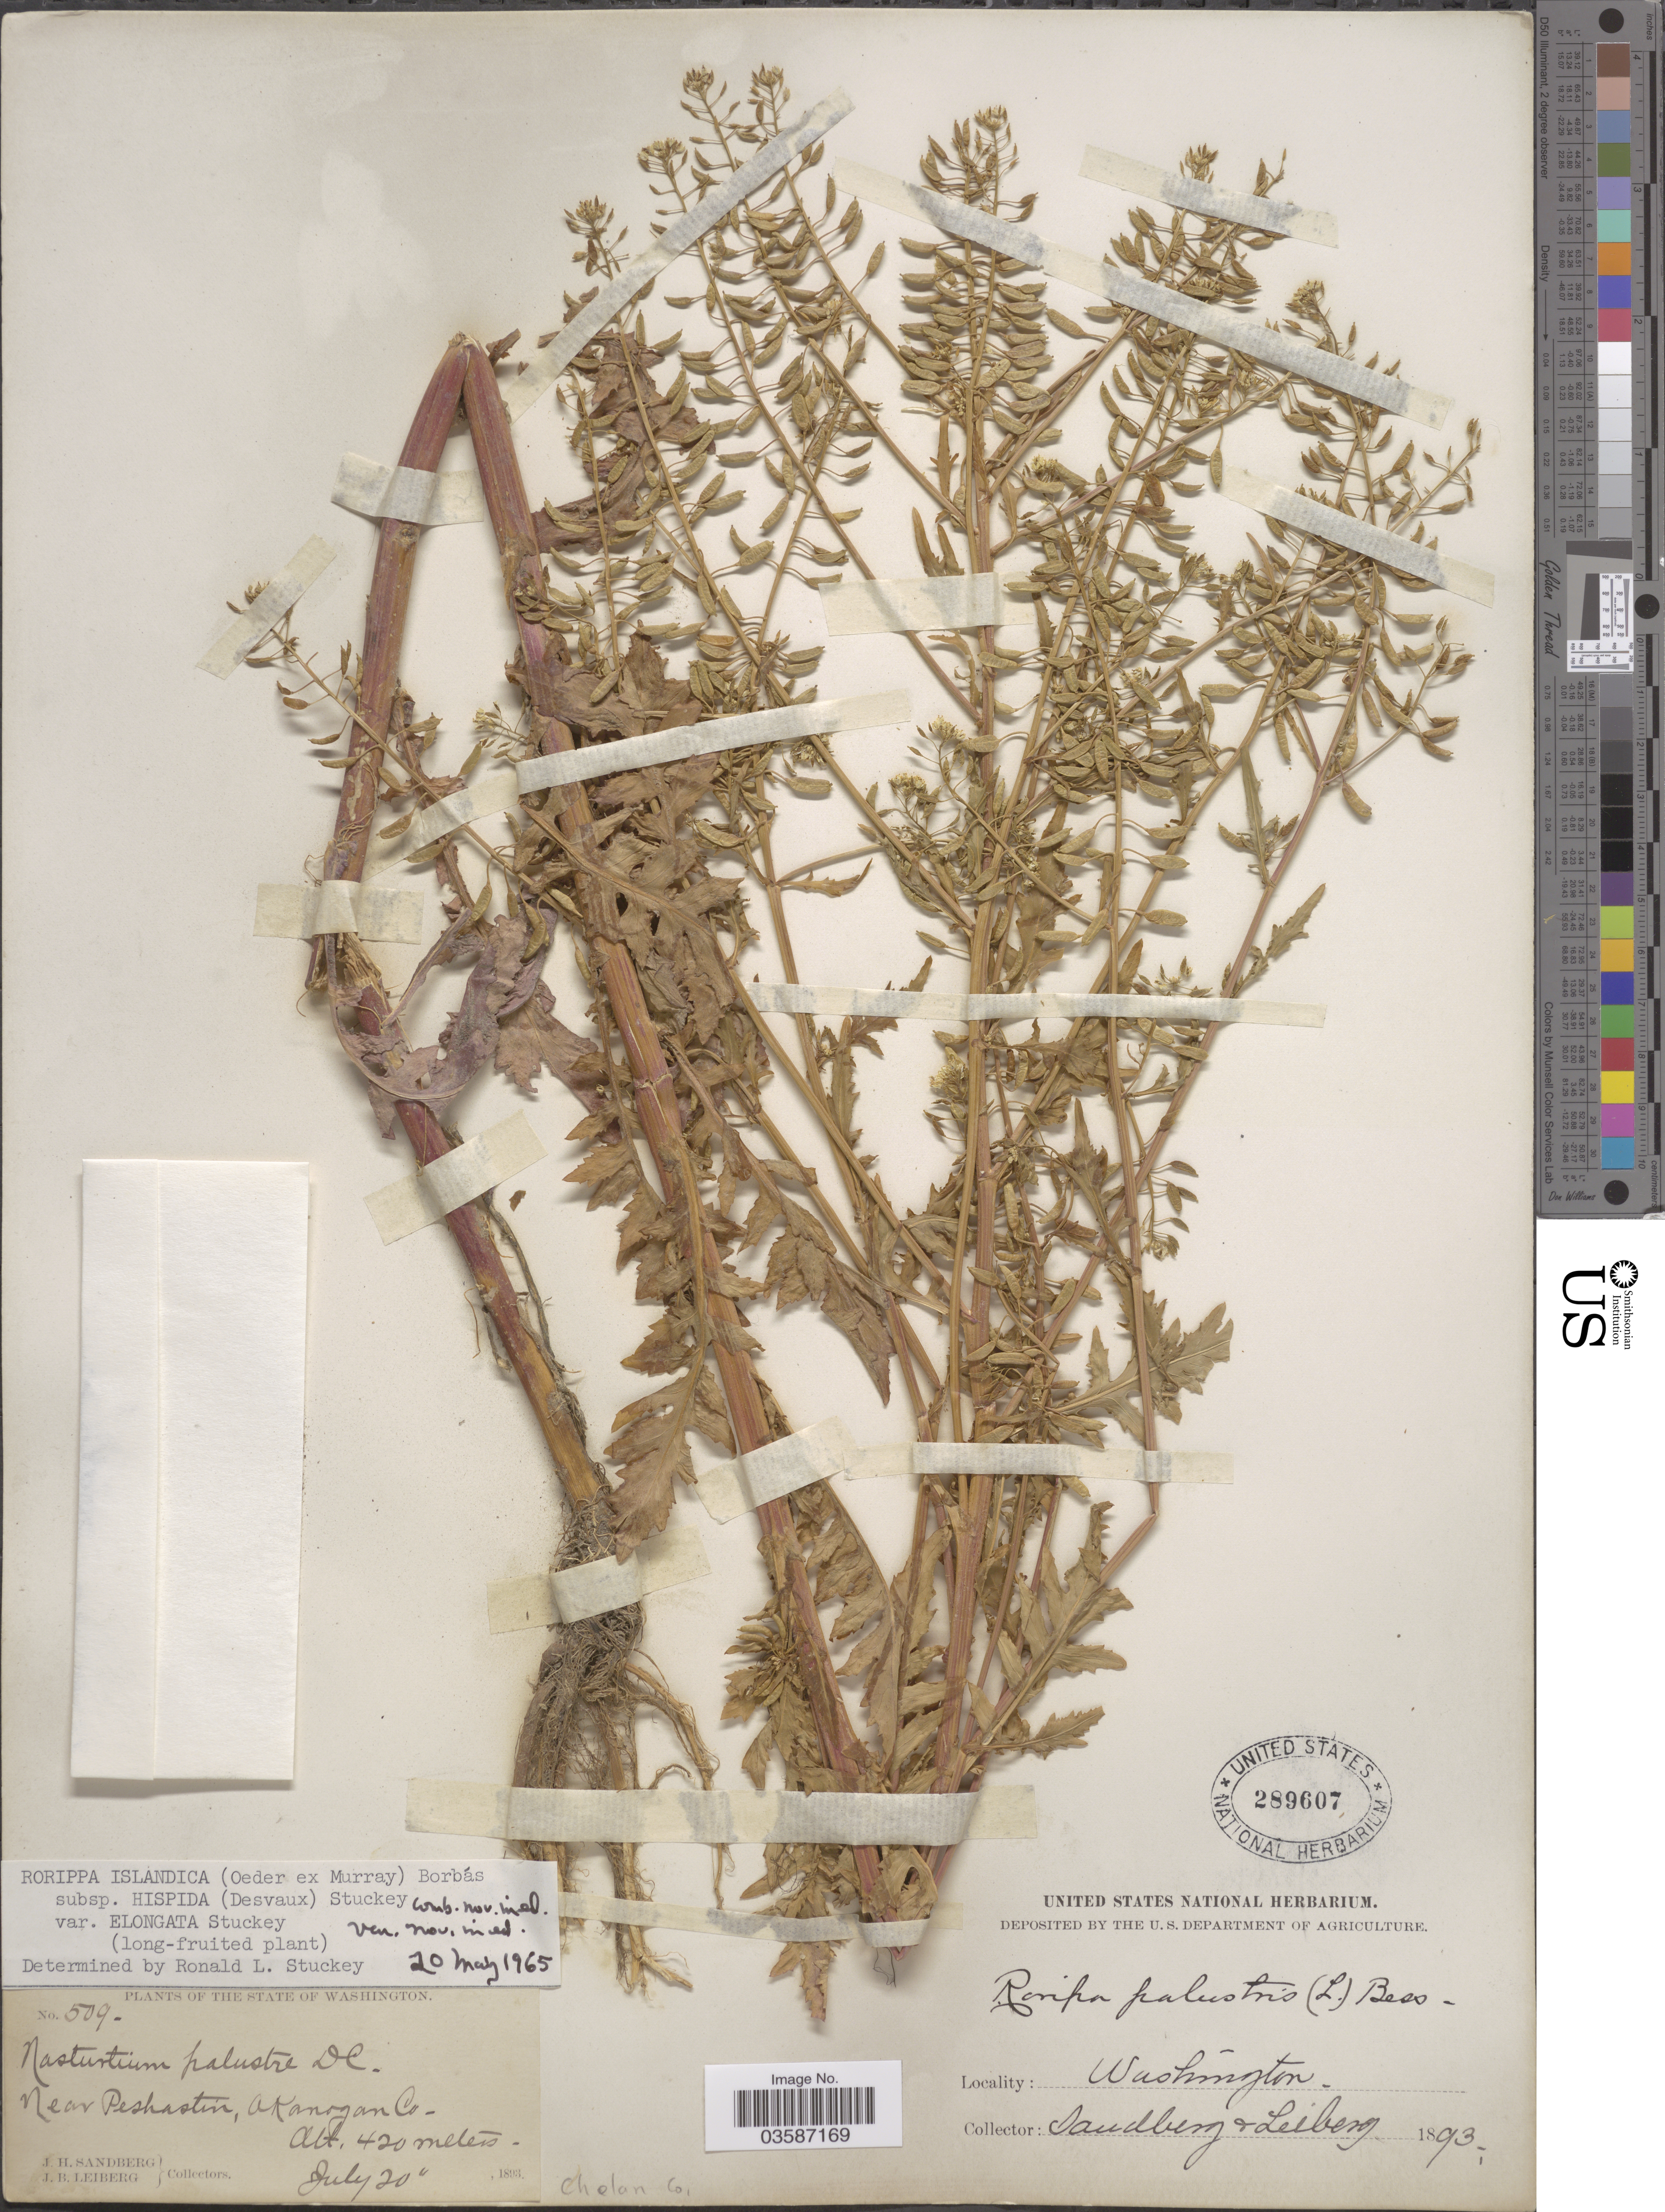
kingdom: Plantae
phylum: Tracheophyta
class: Magnoliopsida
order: Brassicales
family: Brassicaceae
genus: Rorippa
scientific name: Rorippa islandica var. elongata Stuckey var. nov. ined.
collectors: J. H. Sandberg & J. B. Leiberg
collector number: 509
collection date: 1893-07-20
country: United States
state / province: Washington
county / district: Chelan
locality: Near Peshastin, Okanogan Co. Chelan Co.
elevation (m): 420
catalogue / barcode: US 289607